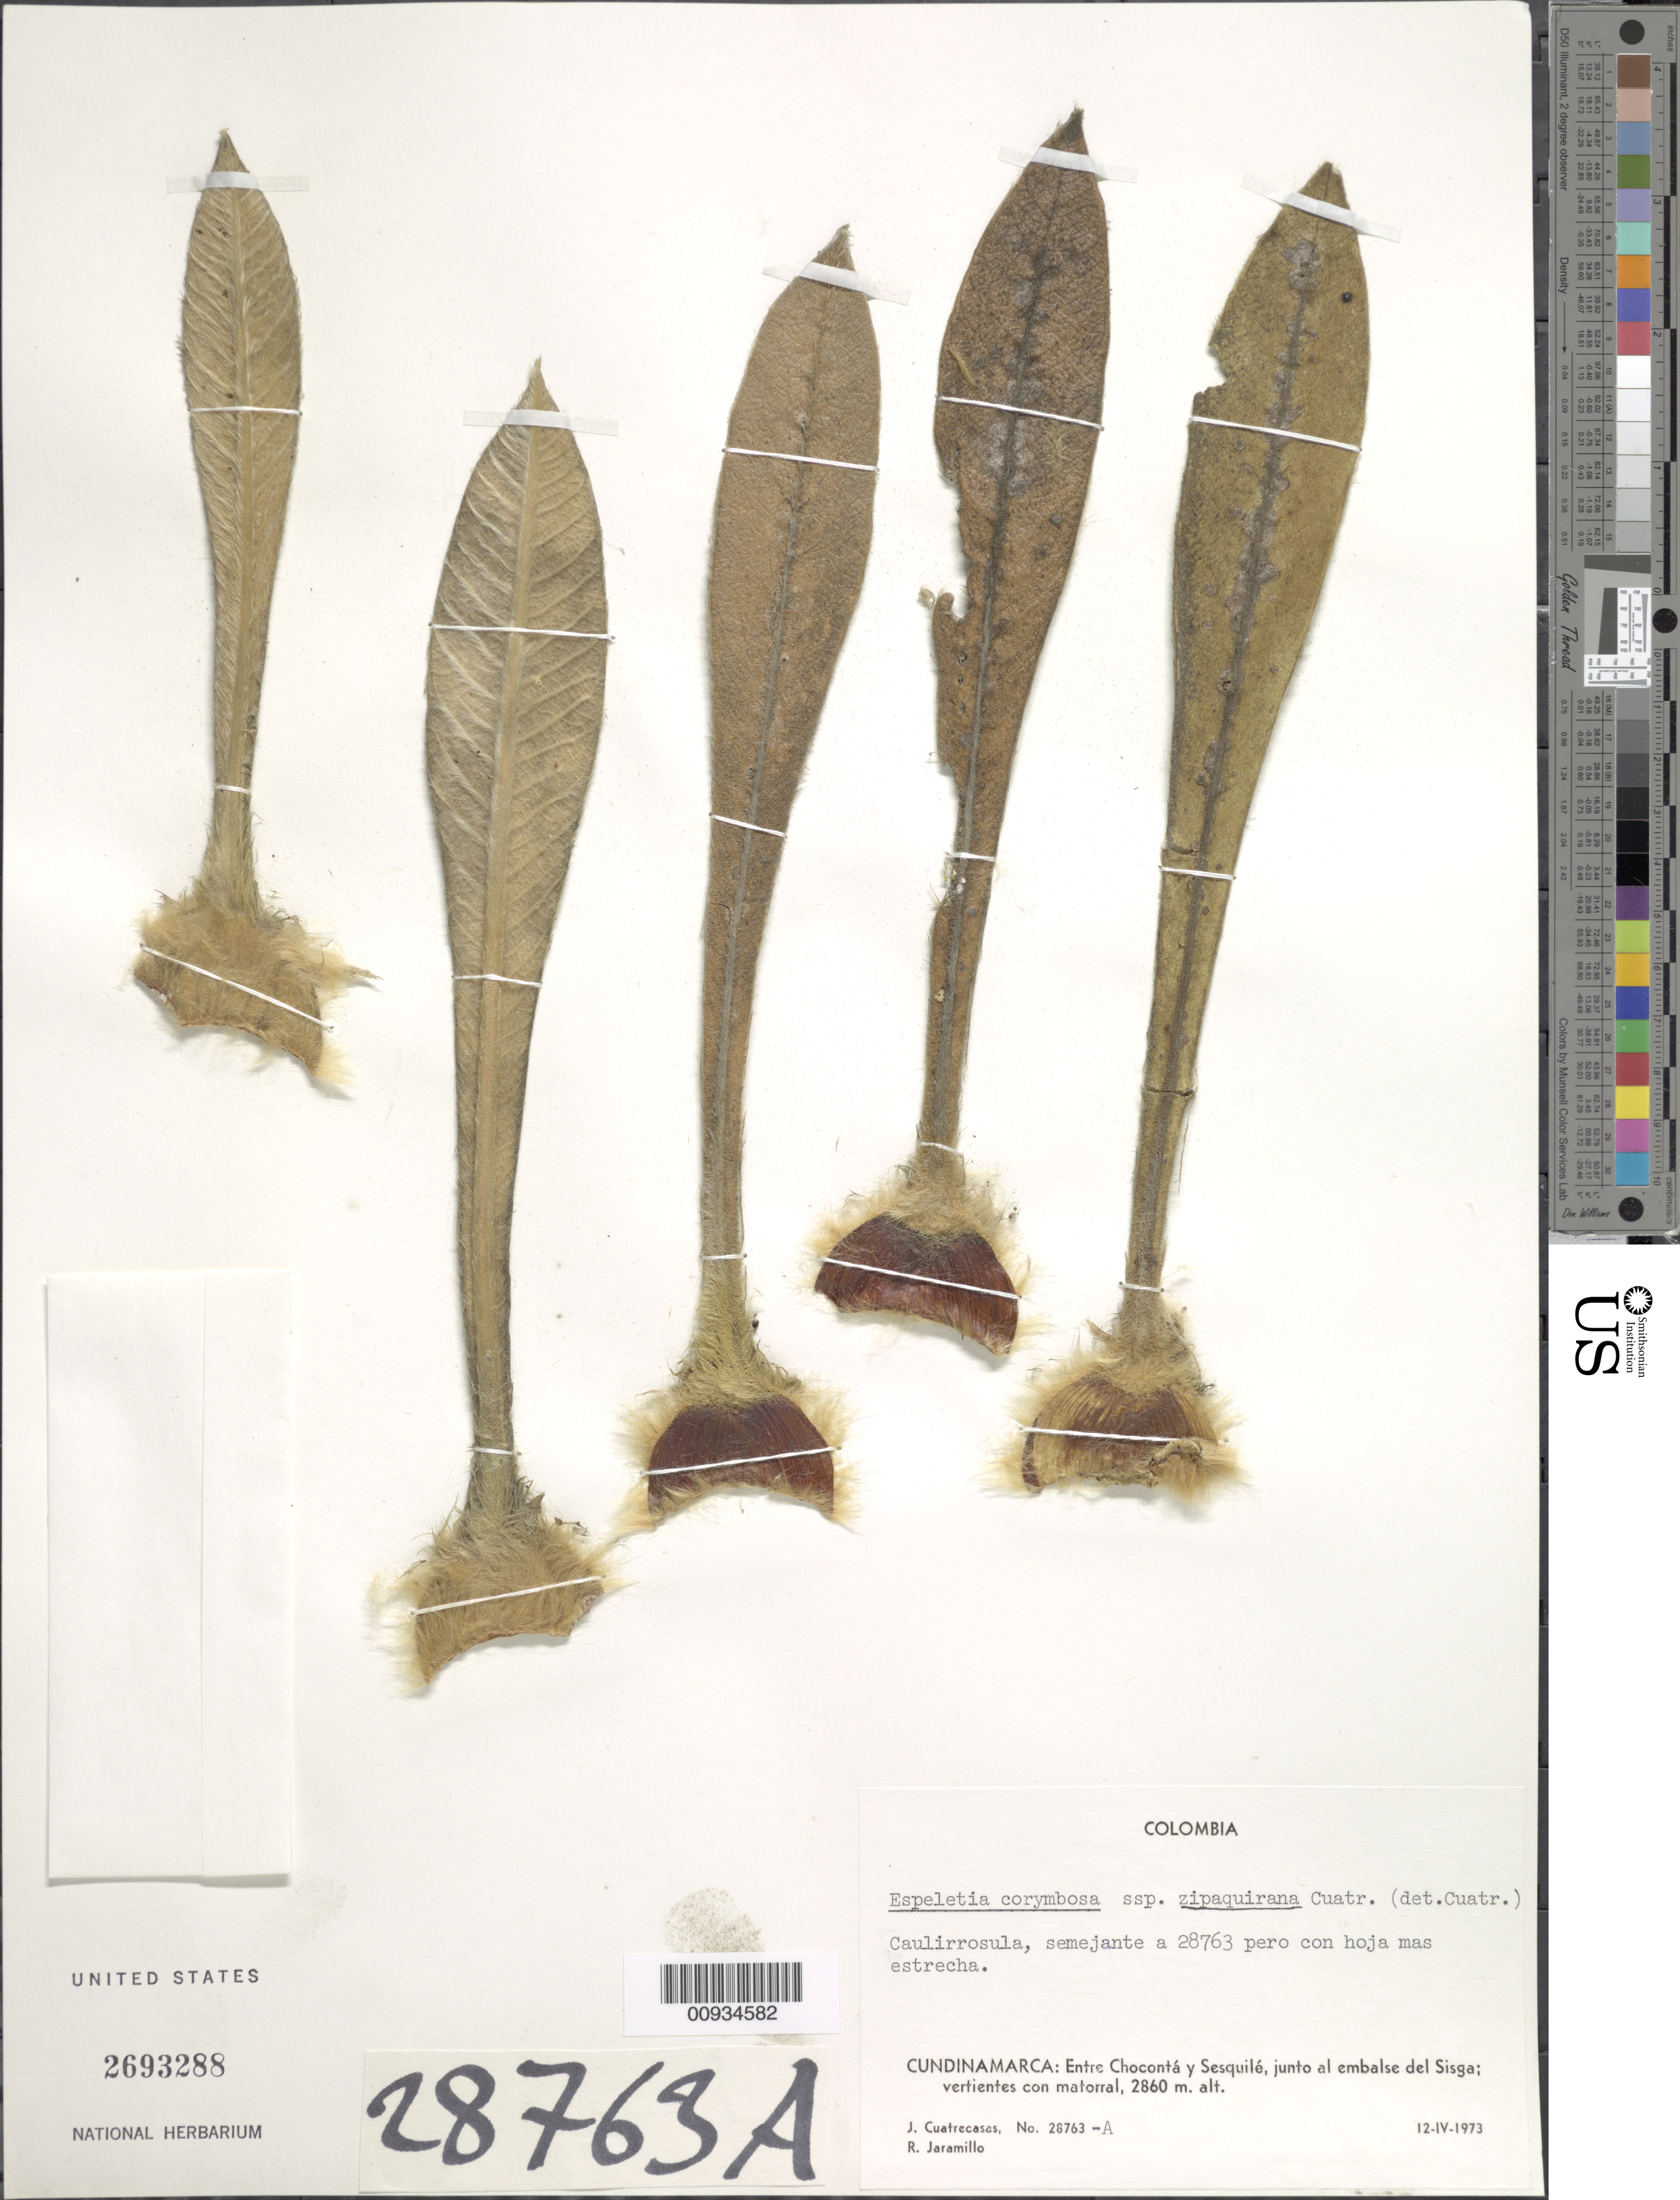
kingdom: Plantae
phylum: Tracheophyta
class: Magnoliopsida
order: Asterales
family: Asteraceae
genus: Espeletiopsis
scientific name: Espeletiopsis corymbosa subsp. zipaquirana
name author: (Cuatrec.) Cuatrec.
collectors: J. Cuatrecasas & R. Jaramillo M.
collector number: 28763-A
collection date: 1973-04-12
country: Colombia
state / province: Cundinamarca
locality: Entre Choconta y Sesquile, junto el embalse del Sisga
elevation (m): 2860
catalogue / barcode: US 2693288